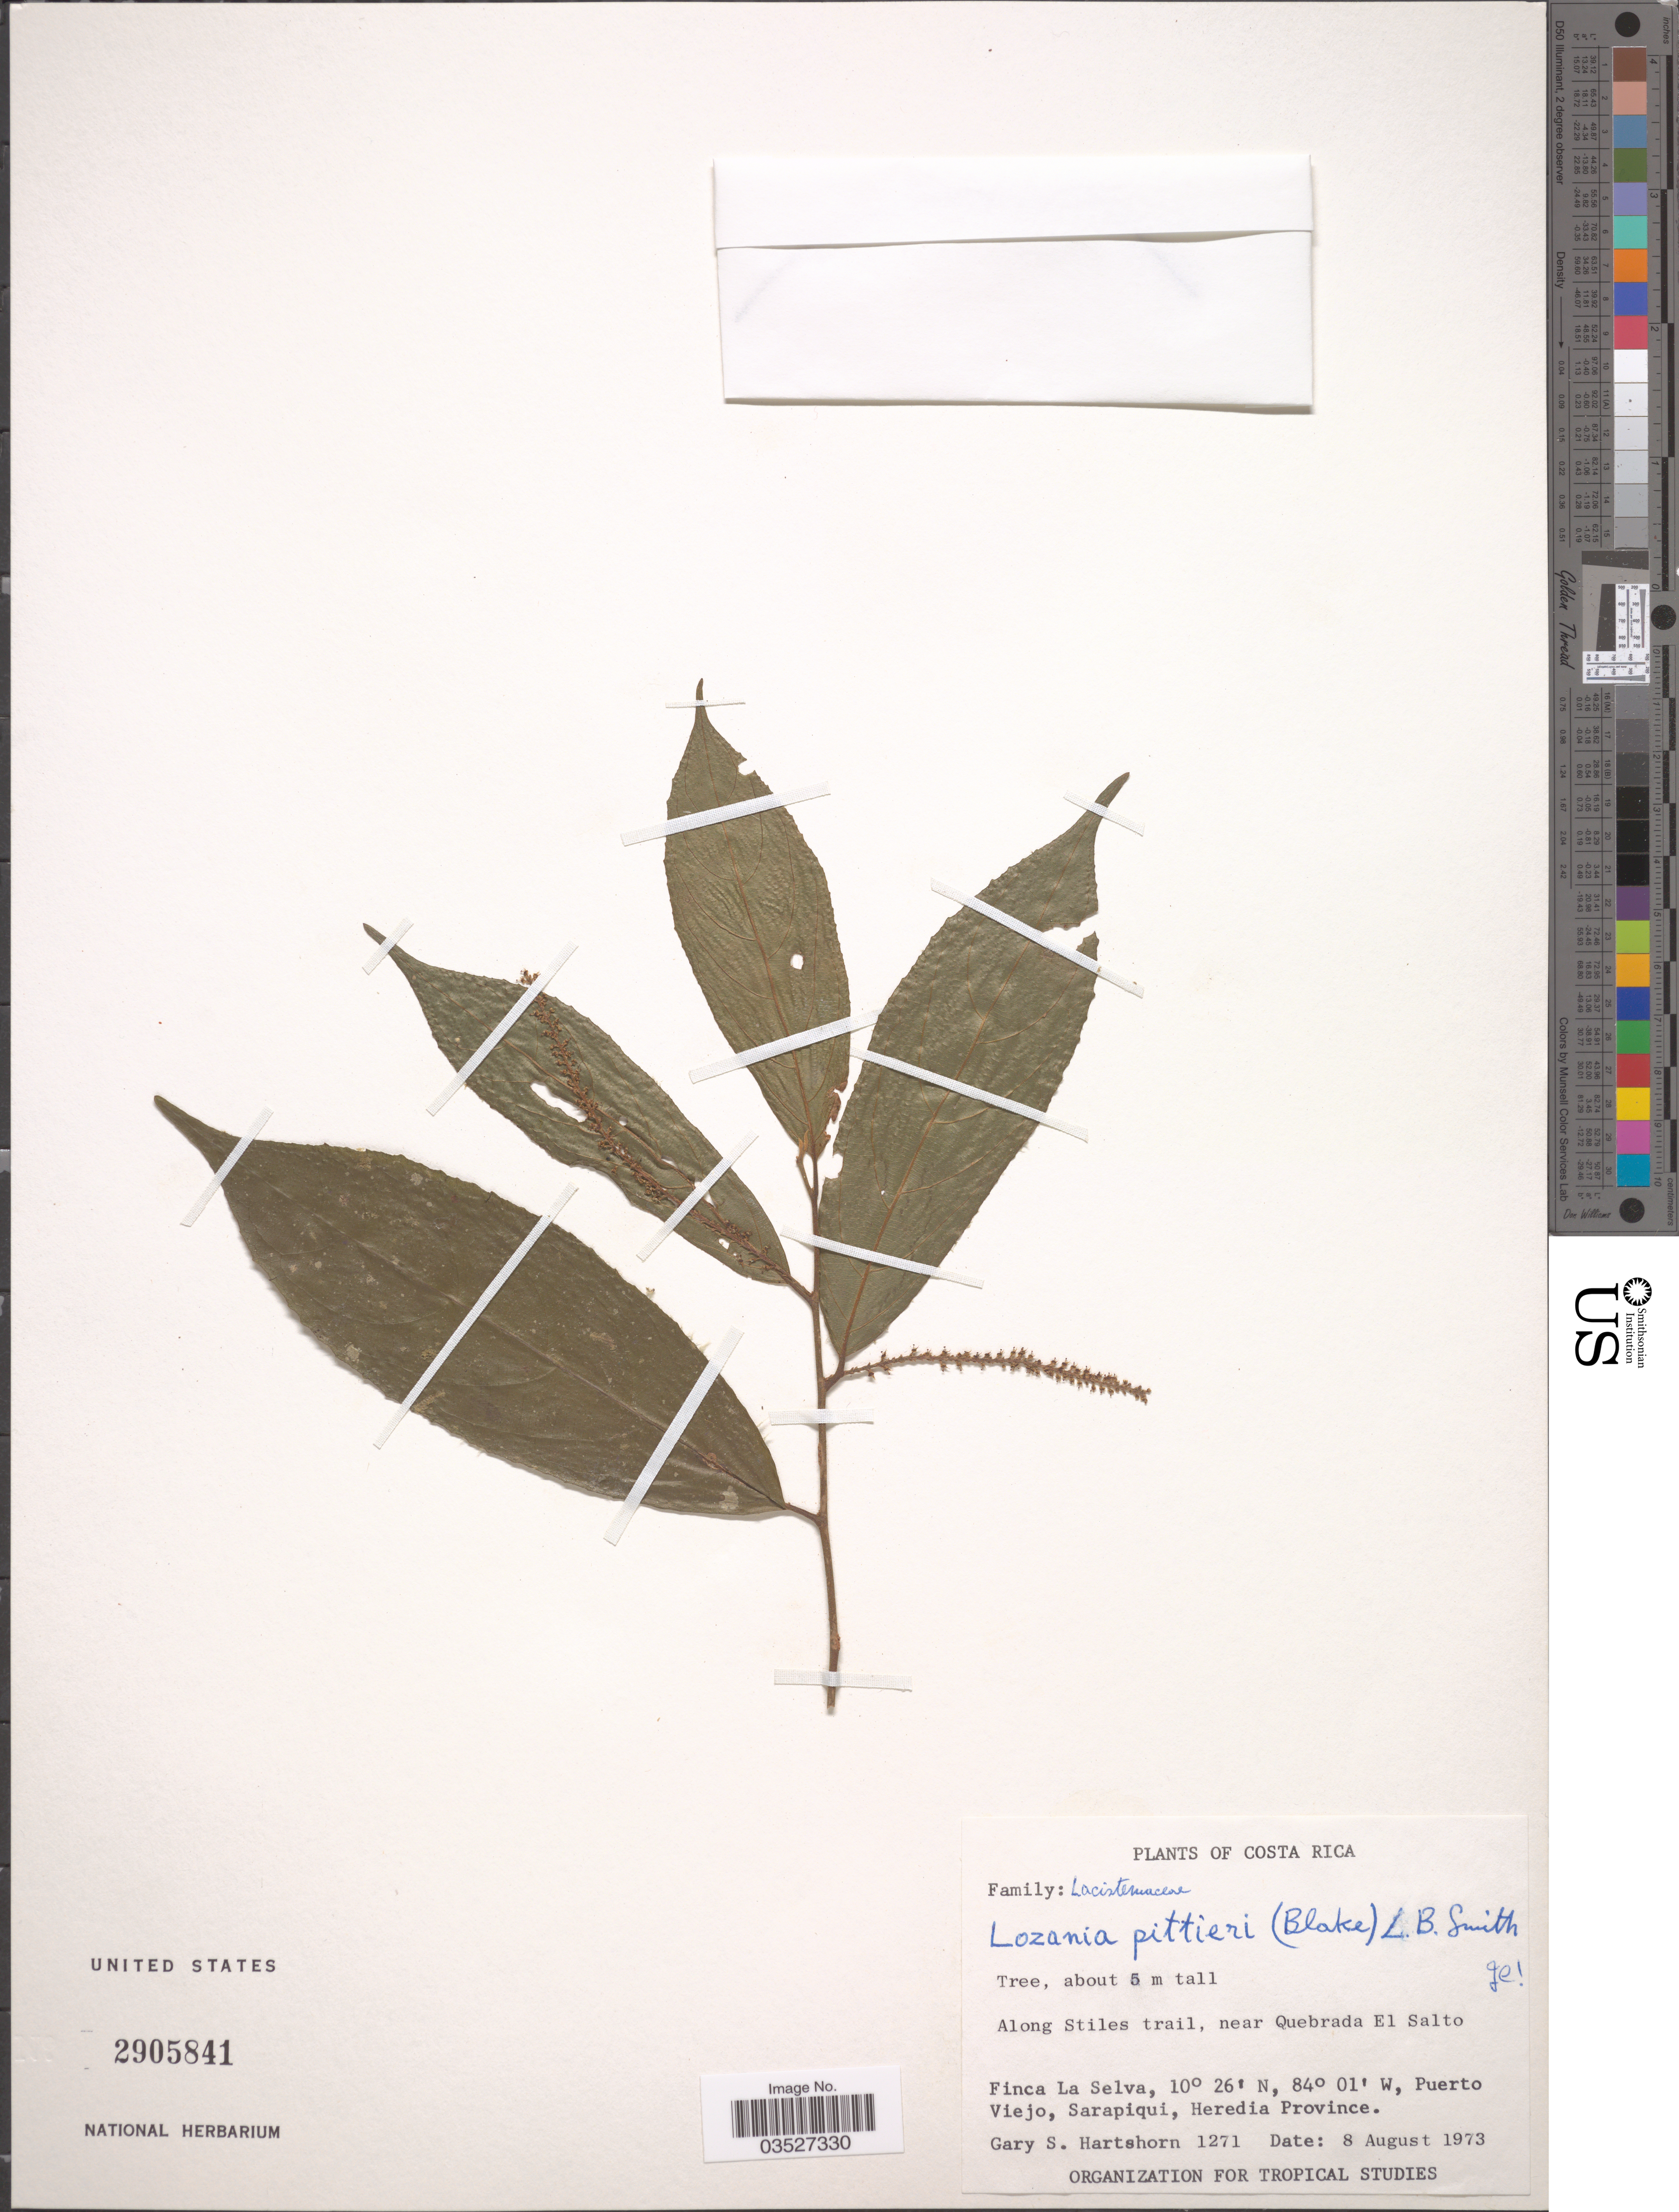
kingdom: Plantae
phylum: Tracheophyta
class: Magnoliopsida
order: Malpighiales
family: Lacistemataceae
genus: Lozania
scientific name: Lozania pittieri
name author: (Blake) L.B. Sm.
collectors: G. Hartshorn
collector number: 1271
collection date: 1973-08-08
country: Costa Rica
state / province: Heredia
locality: Along Stiles trail, near Quebrada El Salto. Finca La Selva, Puerto Viejo, Sarapiqui.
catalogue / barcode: US 2905841